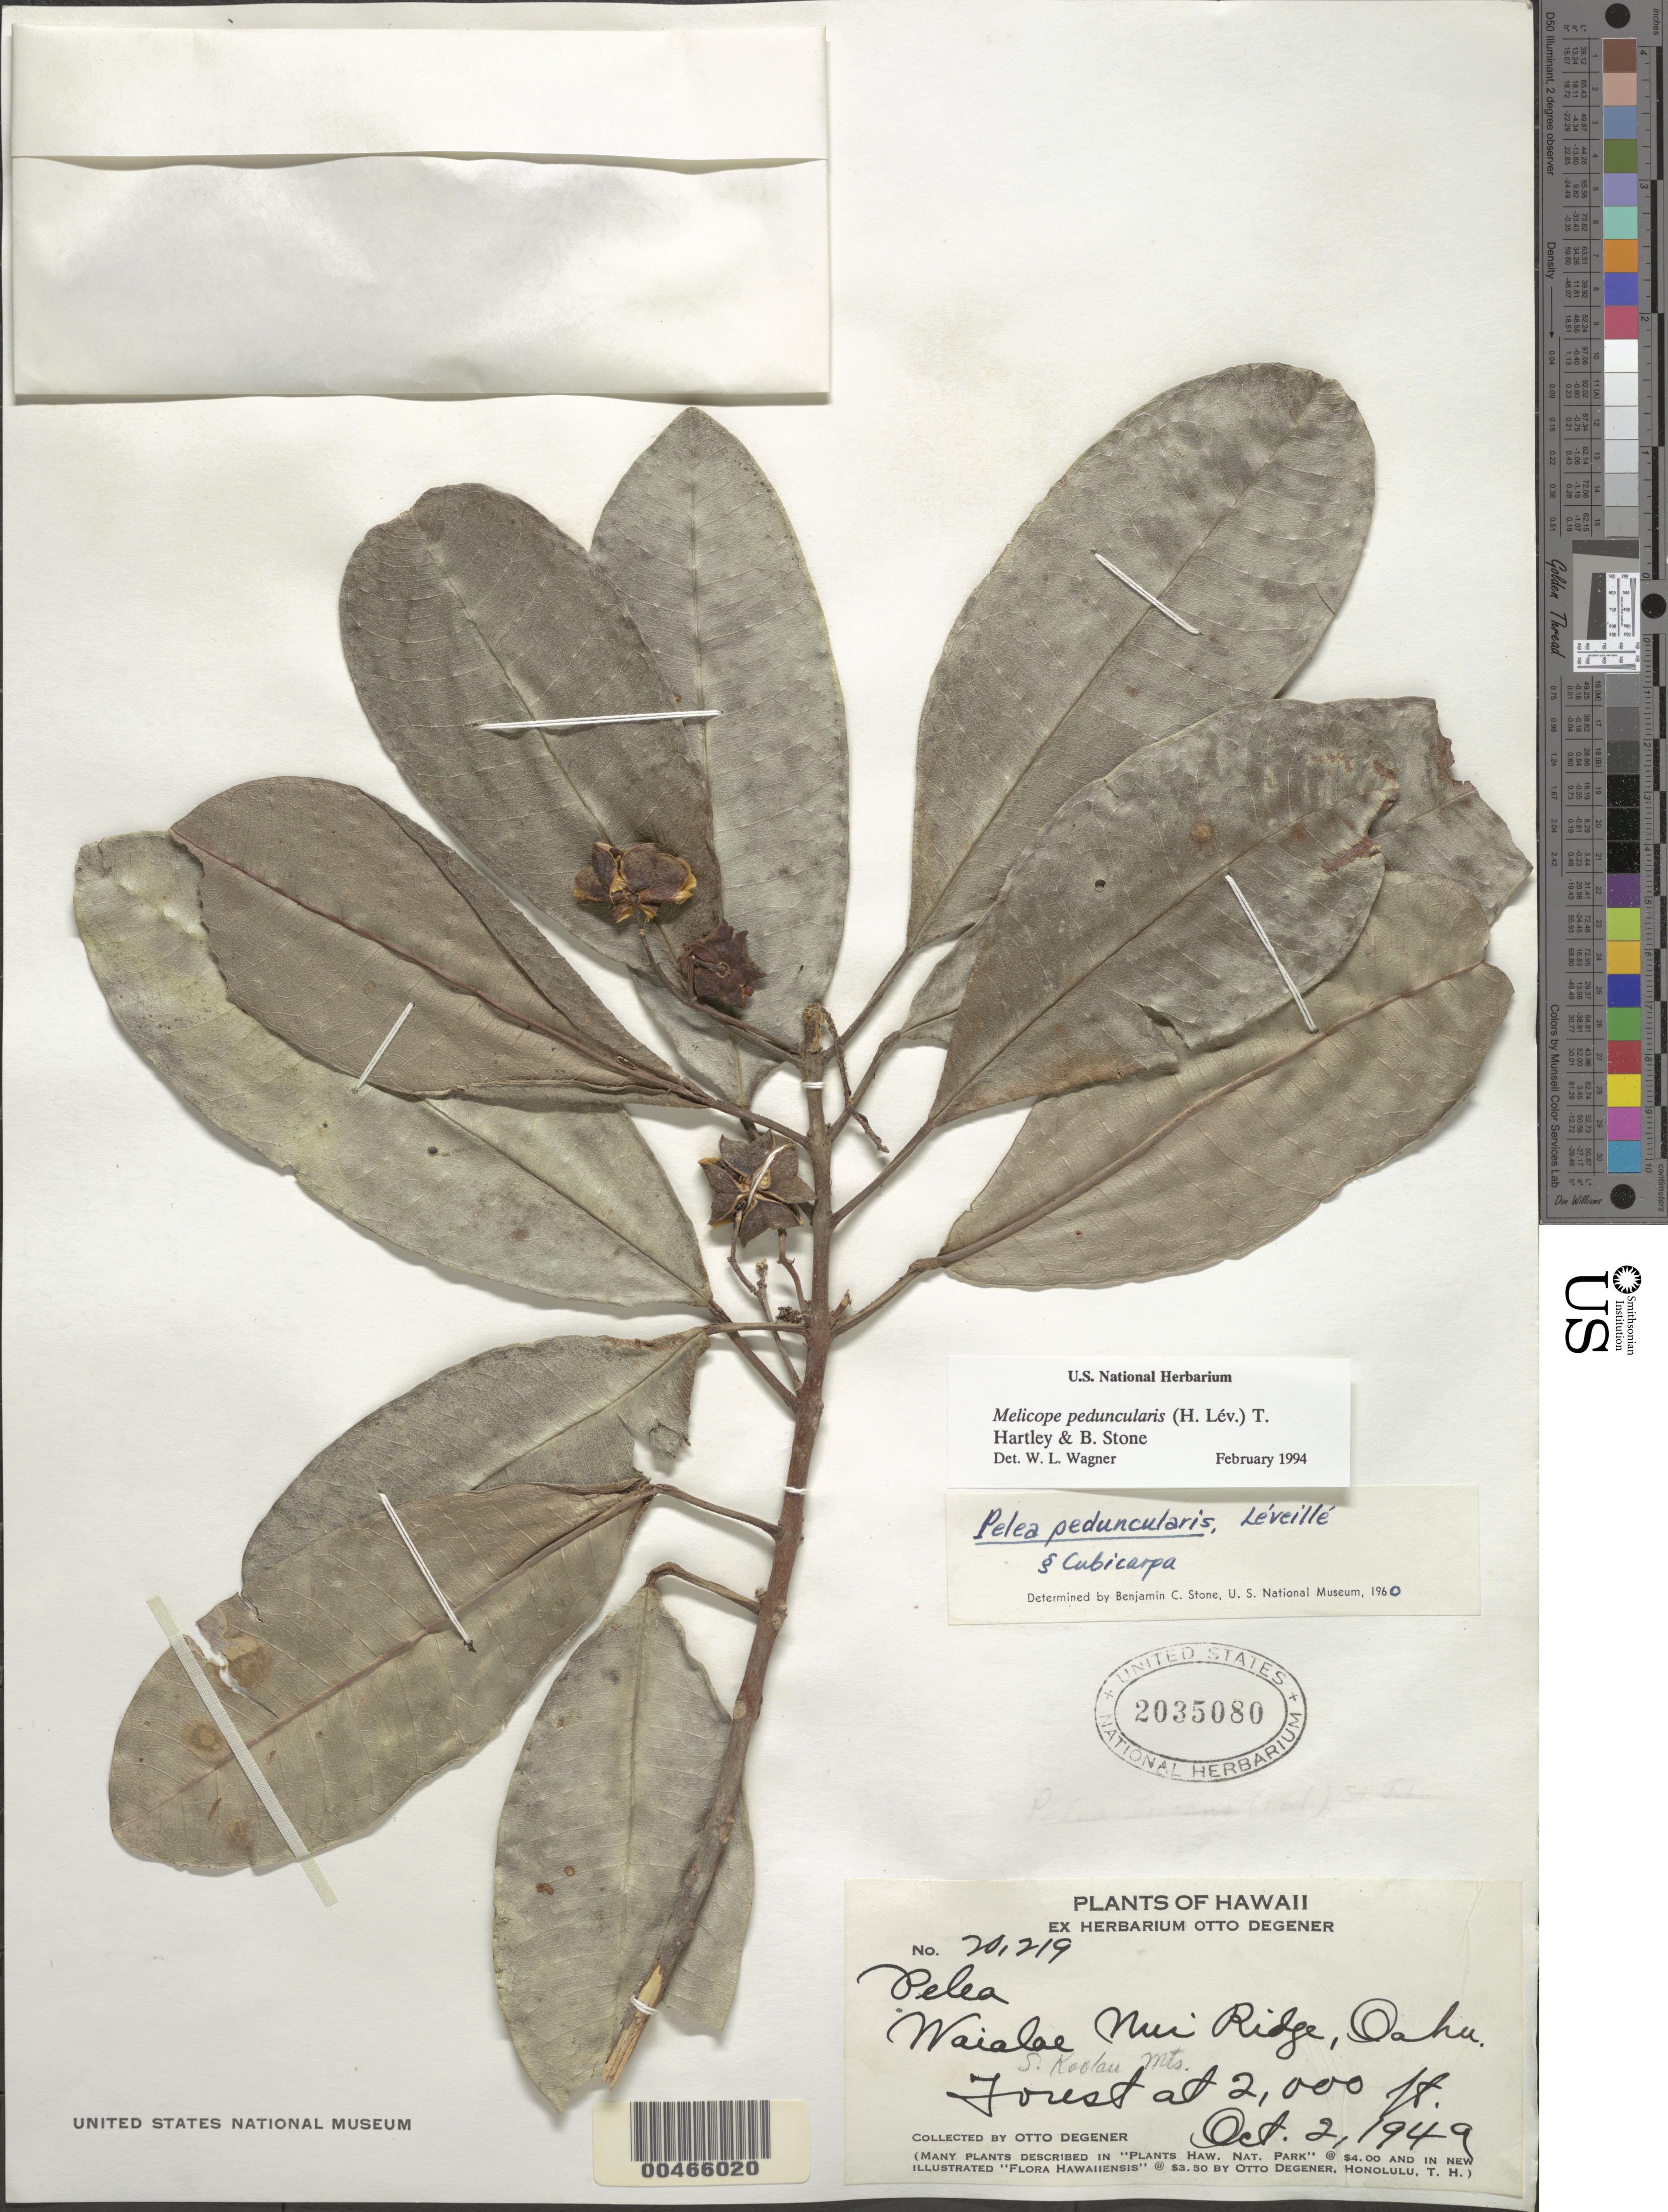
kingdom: Plantae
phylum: Tracheophyta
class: Magnoliopsida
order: Sapindales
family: Rutaceae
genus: Melicope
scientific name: Melicope peduncularis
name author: (H. Lév.) T.G. Hartley & B.C. Stone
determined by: Wagner, W. L., (BOT), Smithsonian Institution - National Museum of Natural History (UNITED STATES)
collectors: O. Degener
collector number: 20219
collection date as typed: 2 Oct 1949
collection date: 1949-10-02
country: United States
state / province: Hawaii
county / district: Honolulu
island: Oahu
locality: Waialae Nui Ridge, S Koolau Mts.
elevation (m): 610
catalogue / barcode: US 2035080